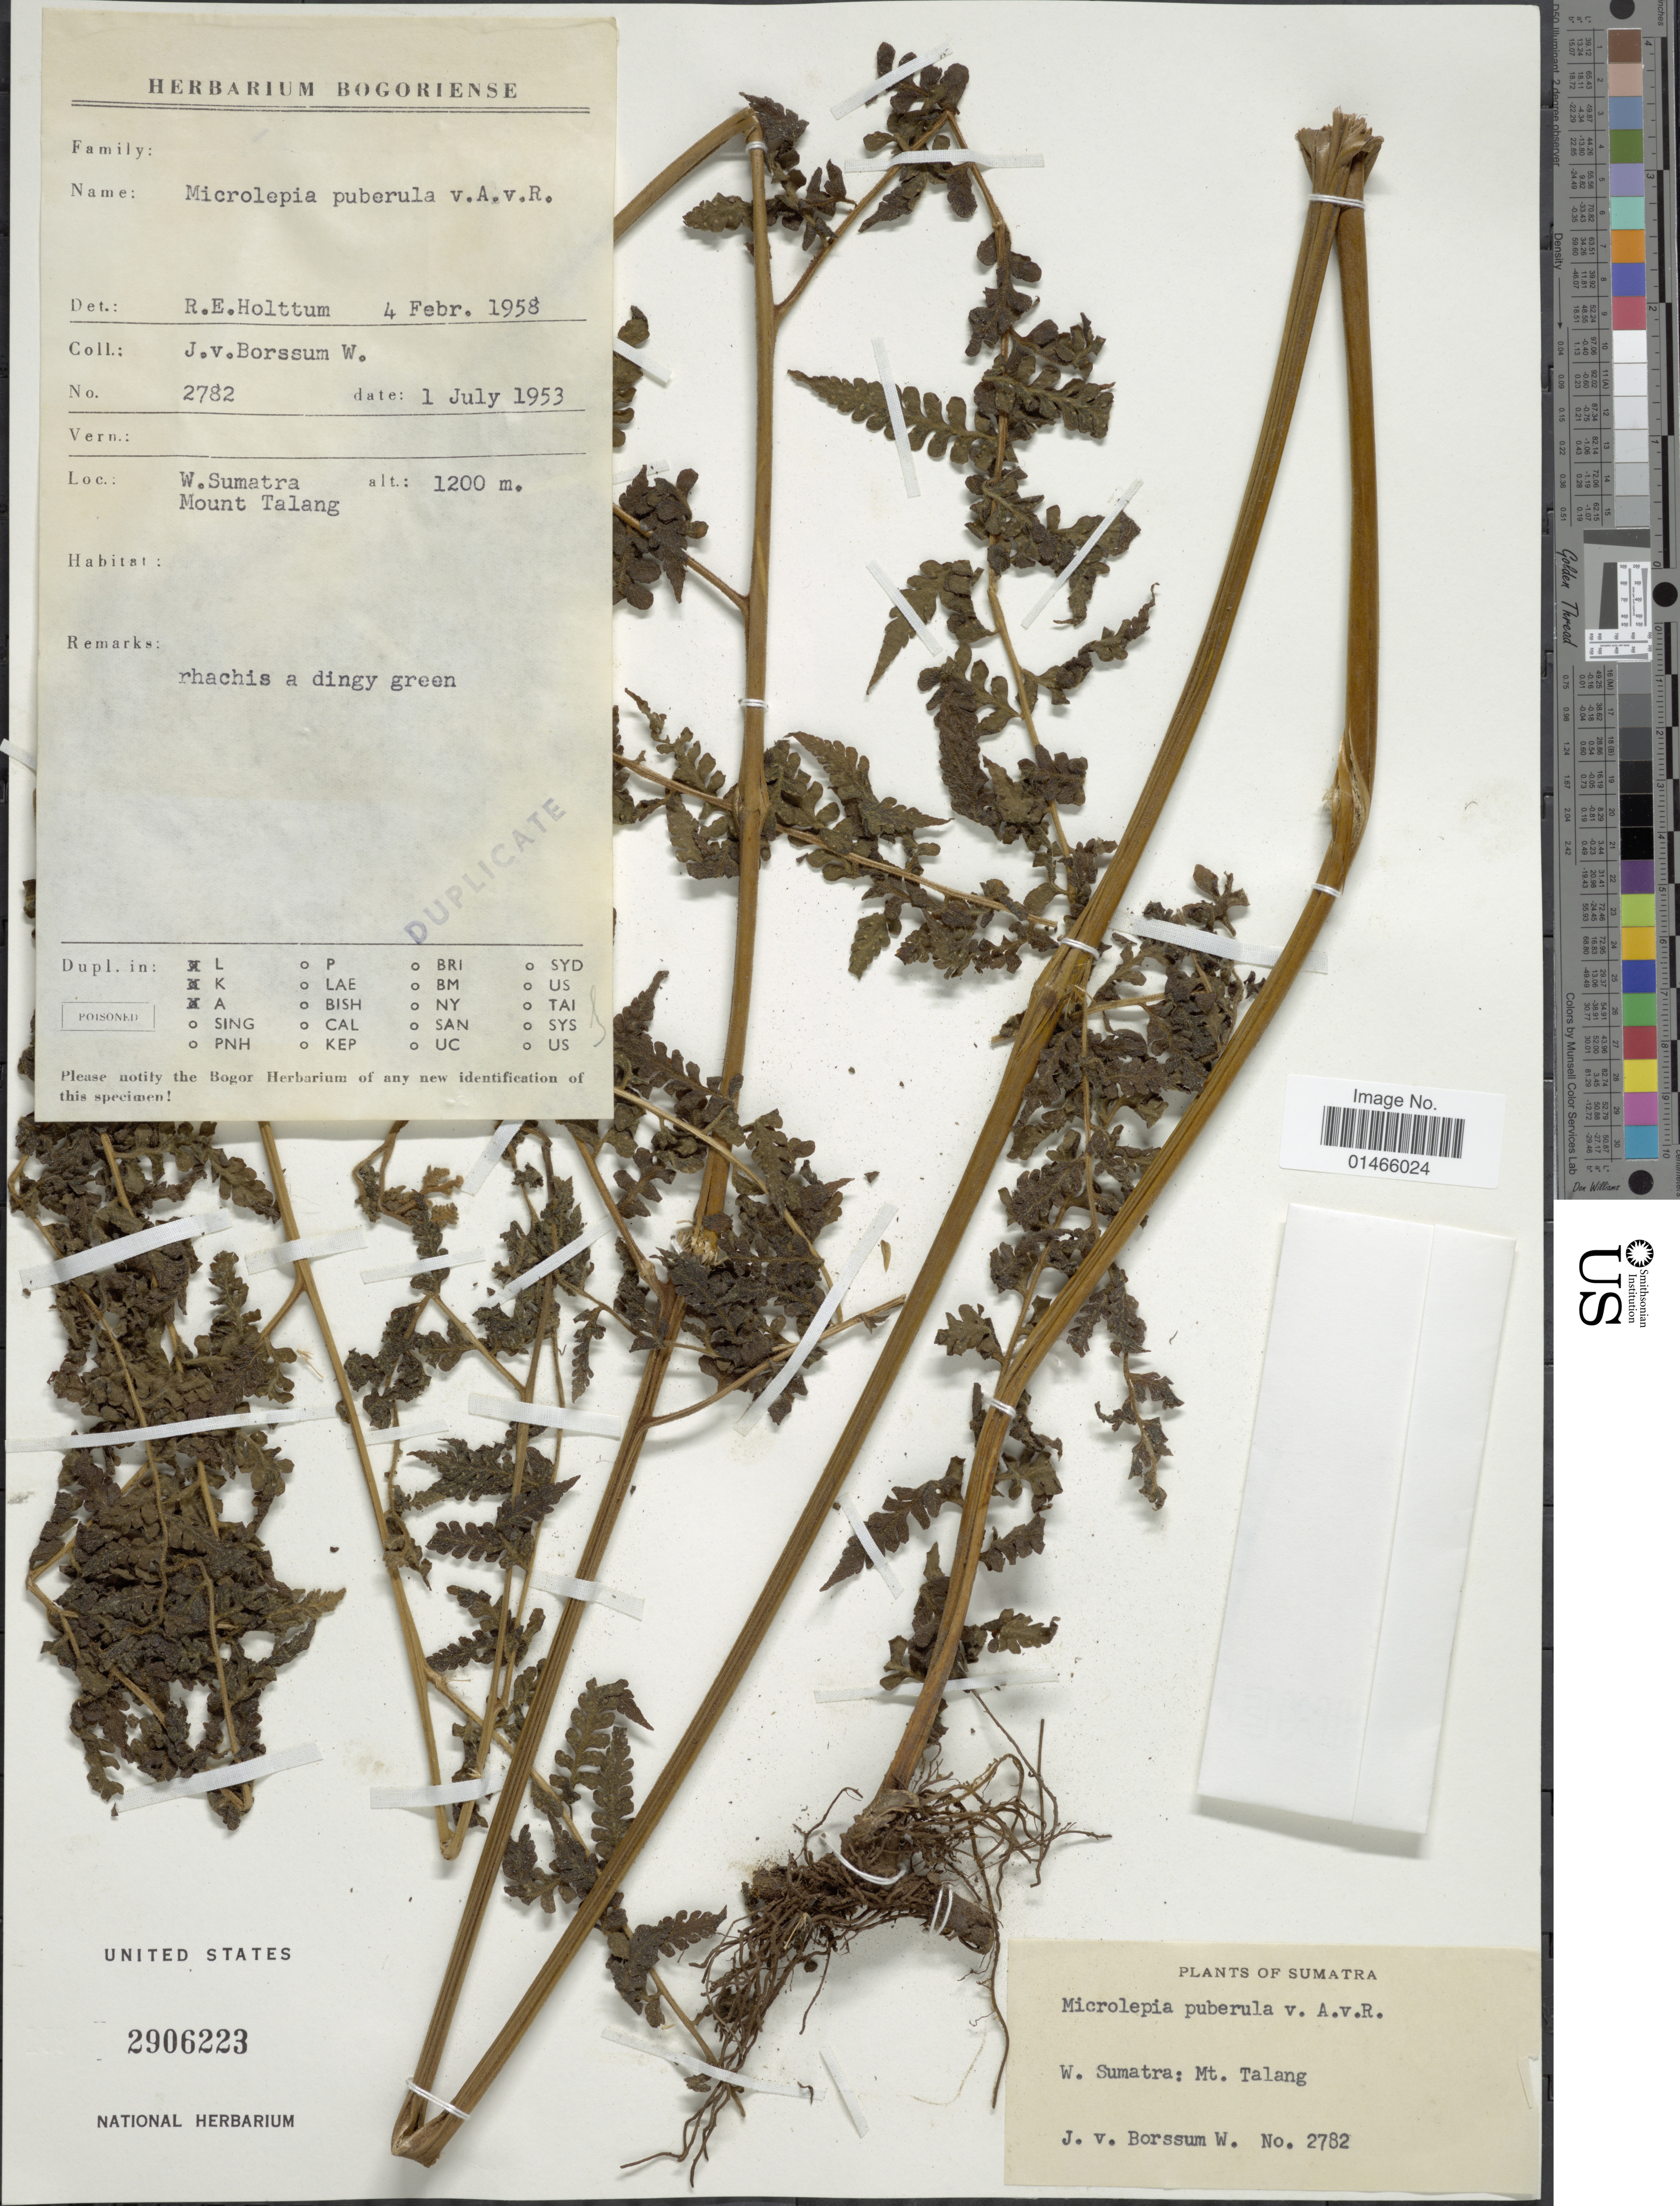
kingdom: Plantae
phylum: Tracheophyta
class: Polypodiopsida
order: Polypodiales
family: Dennstaedtiaceae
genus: Microlepia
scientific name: Microlepia puberula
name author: Alderw.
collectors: J. Borssum Waalkes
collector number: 2782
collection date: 1953-07-01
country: Indonesia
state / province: Sumatra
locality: W. Sumatra: Mt. Talang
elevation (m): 1200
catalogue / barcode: US 2906223